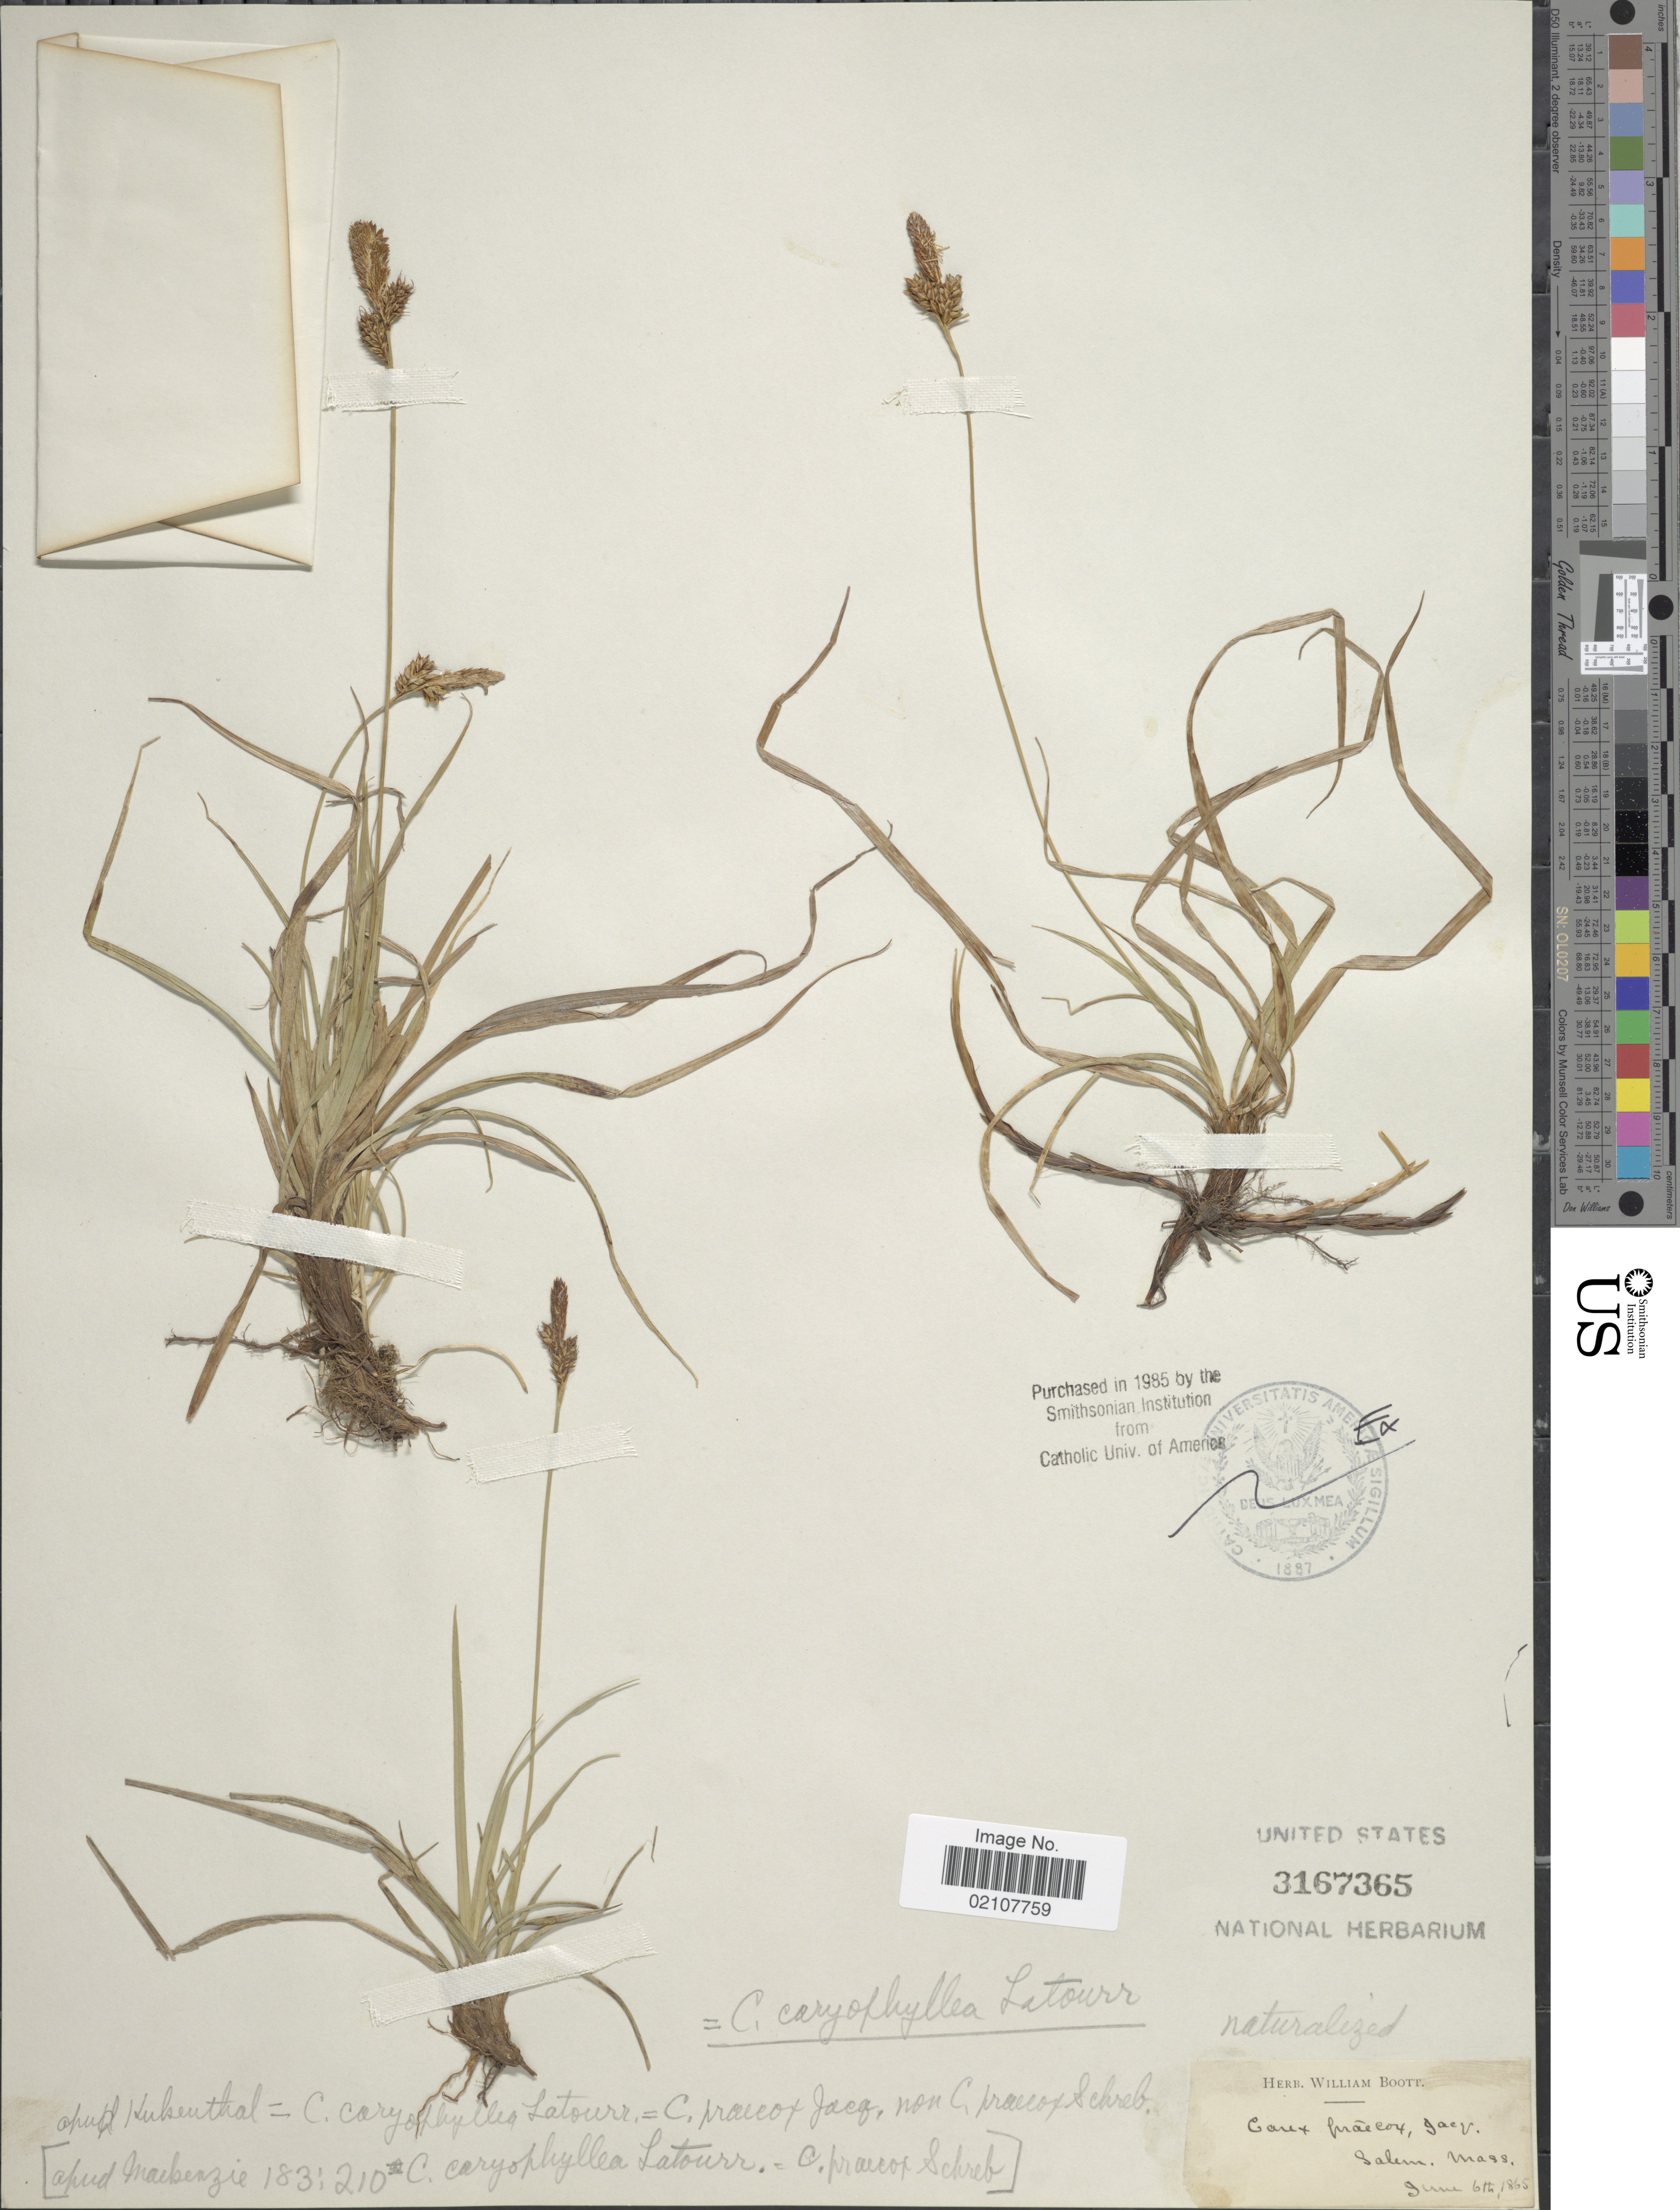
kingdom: Plantae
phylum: Tracheophyta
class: Liliopsida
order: Poales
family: Cyperaceae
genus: Carex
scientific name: Carex caryophyllea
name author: Latourr.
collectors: ex herb. William Boott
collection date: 1865-06-06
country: United States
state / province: Massachusetts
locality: Salem, Mass.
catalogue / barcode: US 3167365